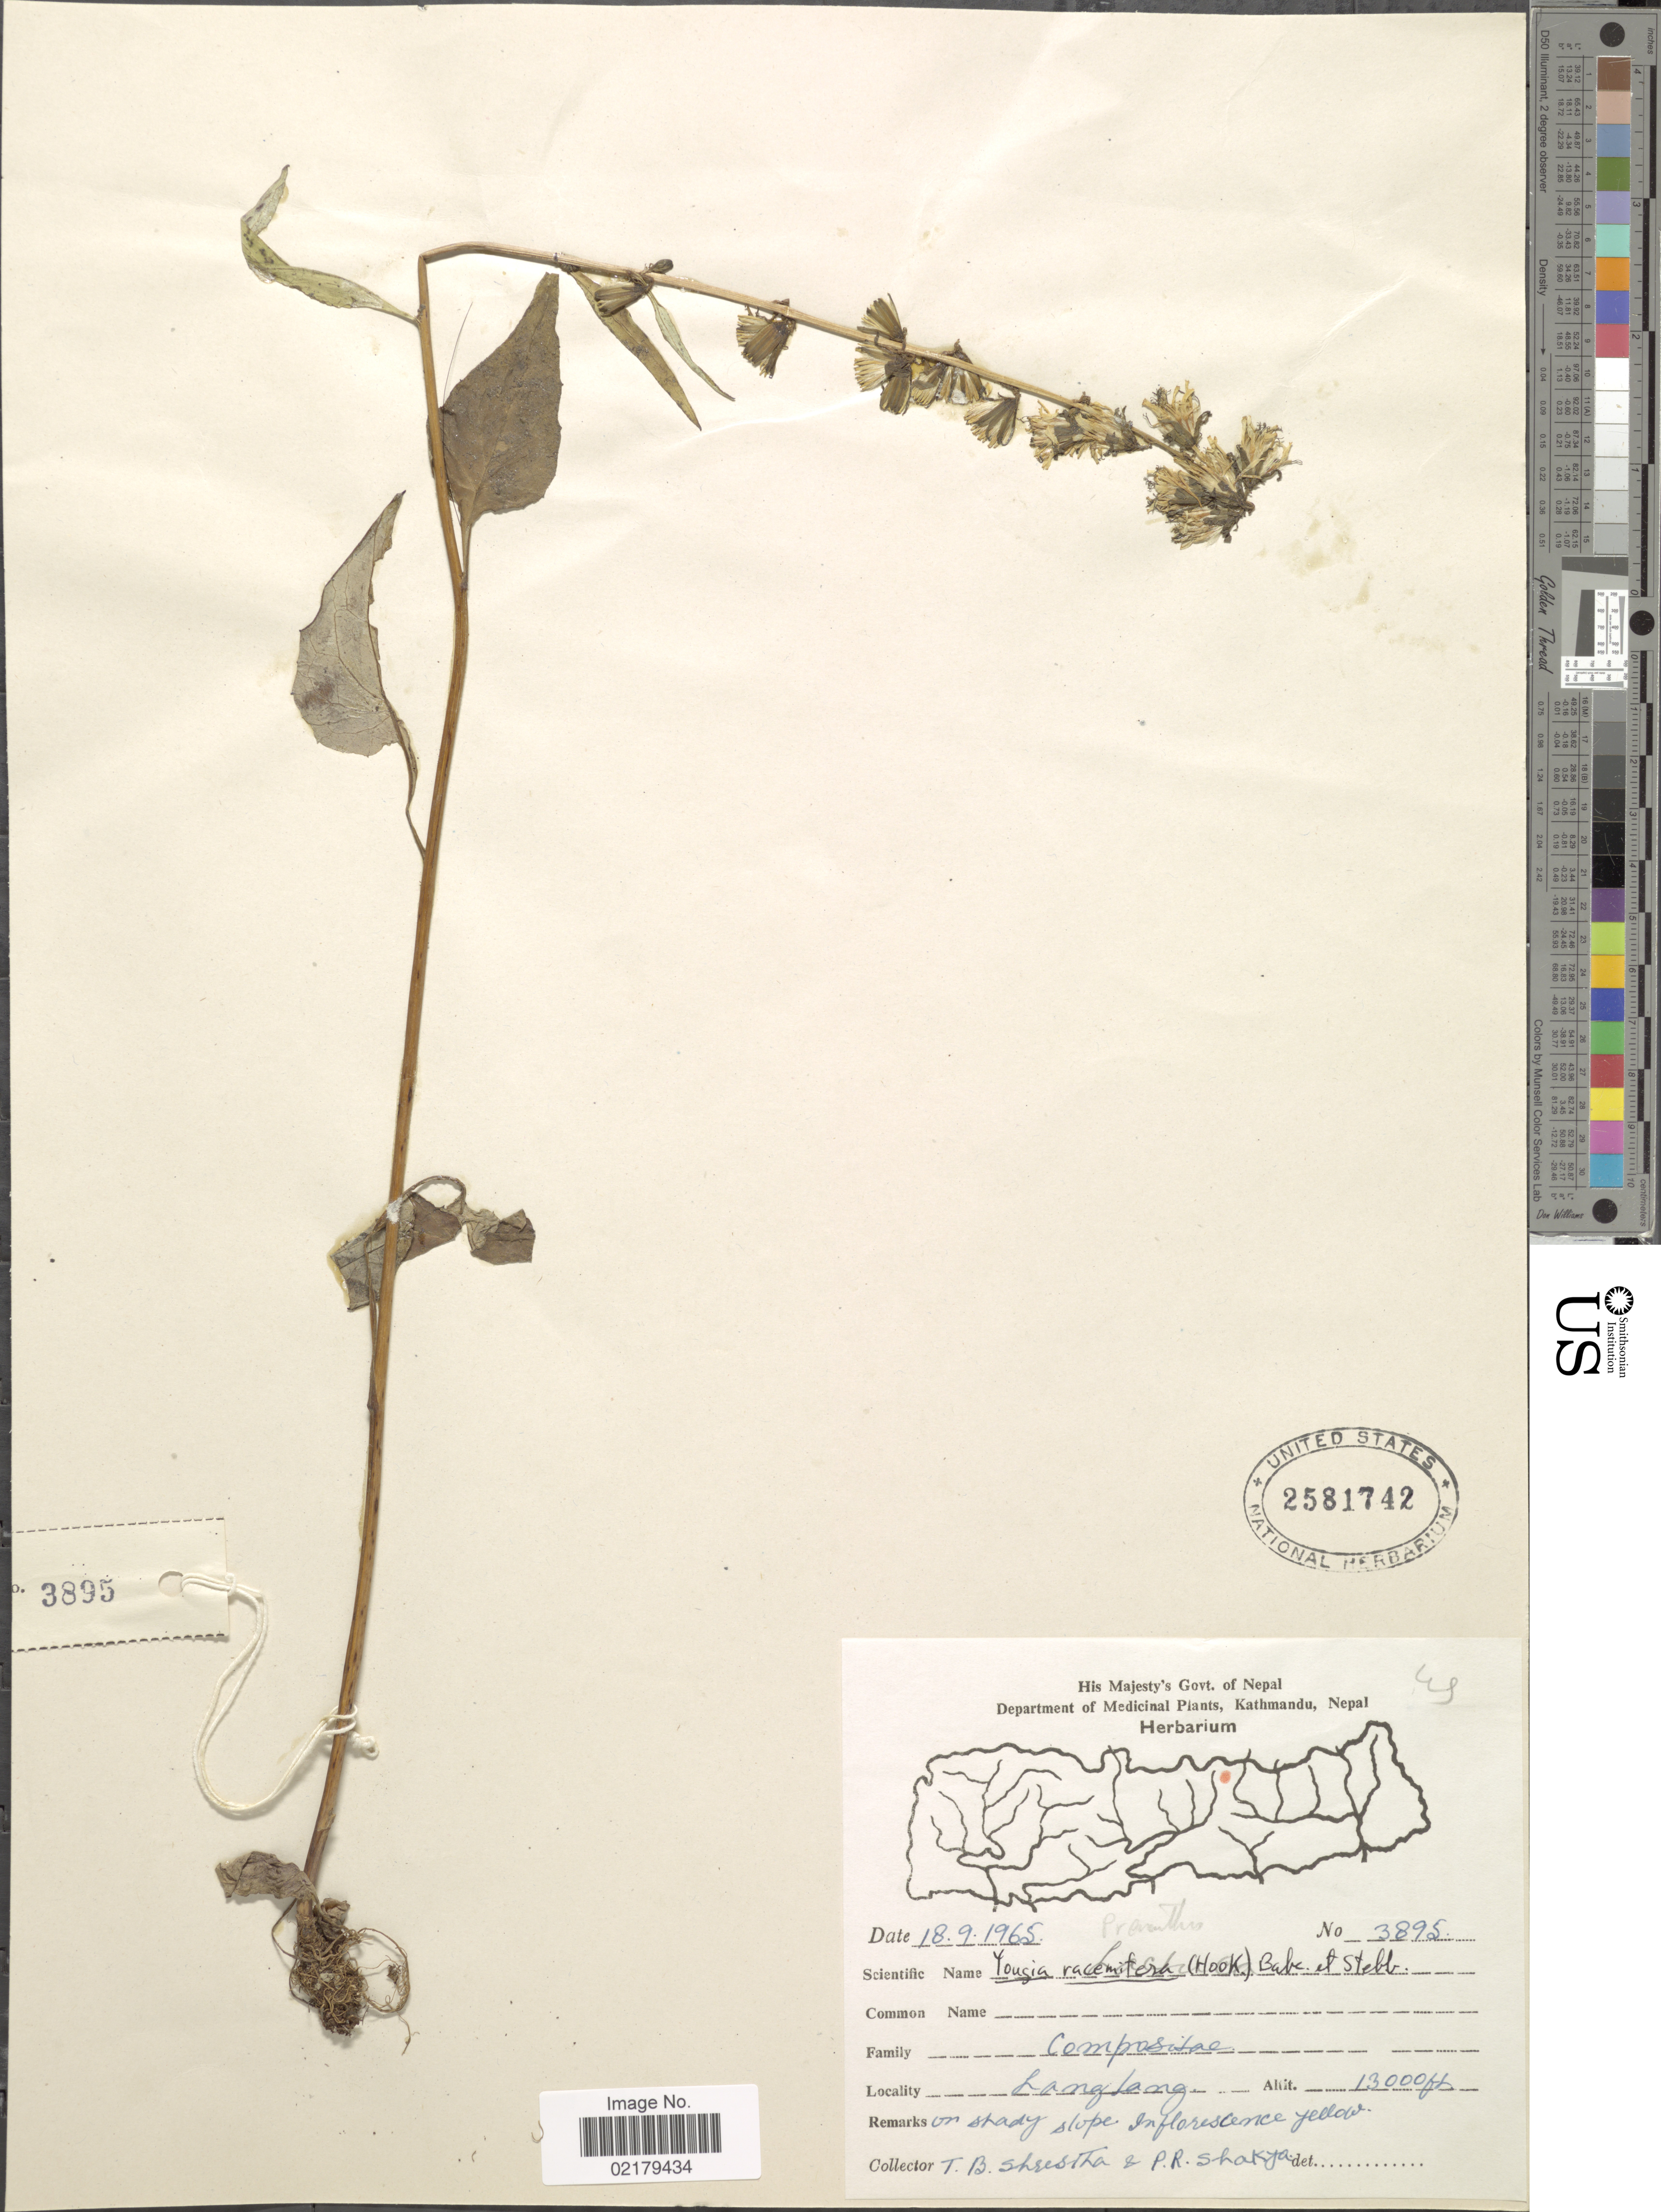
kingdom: Plantae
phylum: Tracheophyta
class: Magnoliopsida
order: Asterales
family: Asteraceae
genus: Prenanthes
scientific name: Prenanthes sp.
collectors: T. B. Shrestha & P. Shakya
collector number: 3895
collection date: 1965-09-18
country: Nepal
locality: Lang Lang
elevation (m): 3962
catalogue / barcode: US 2581742